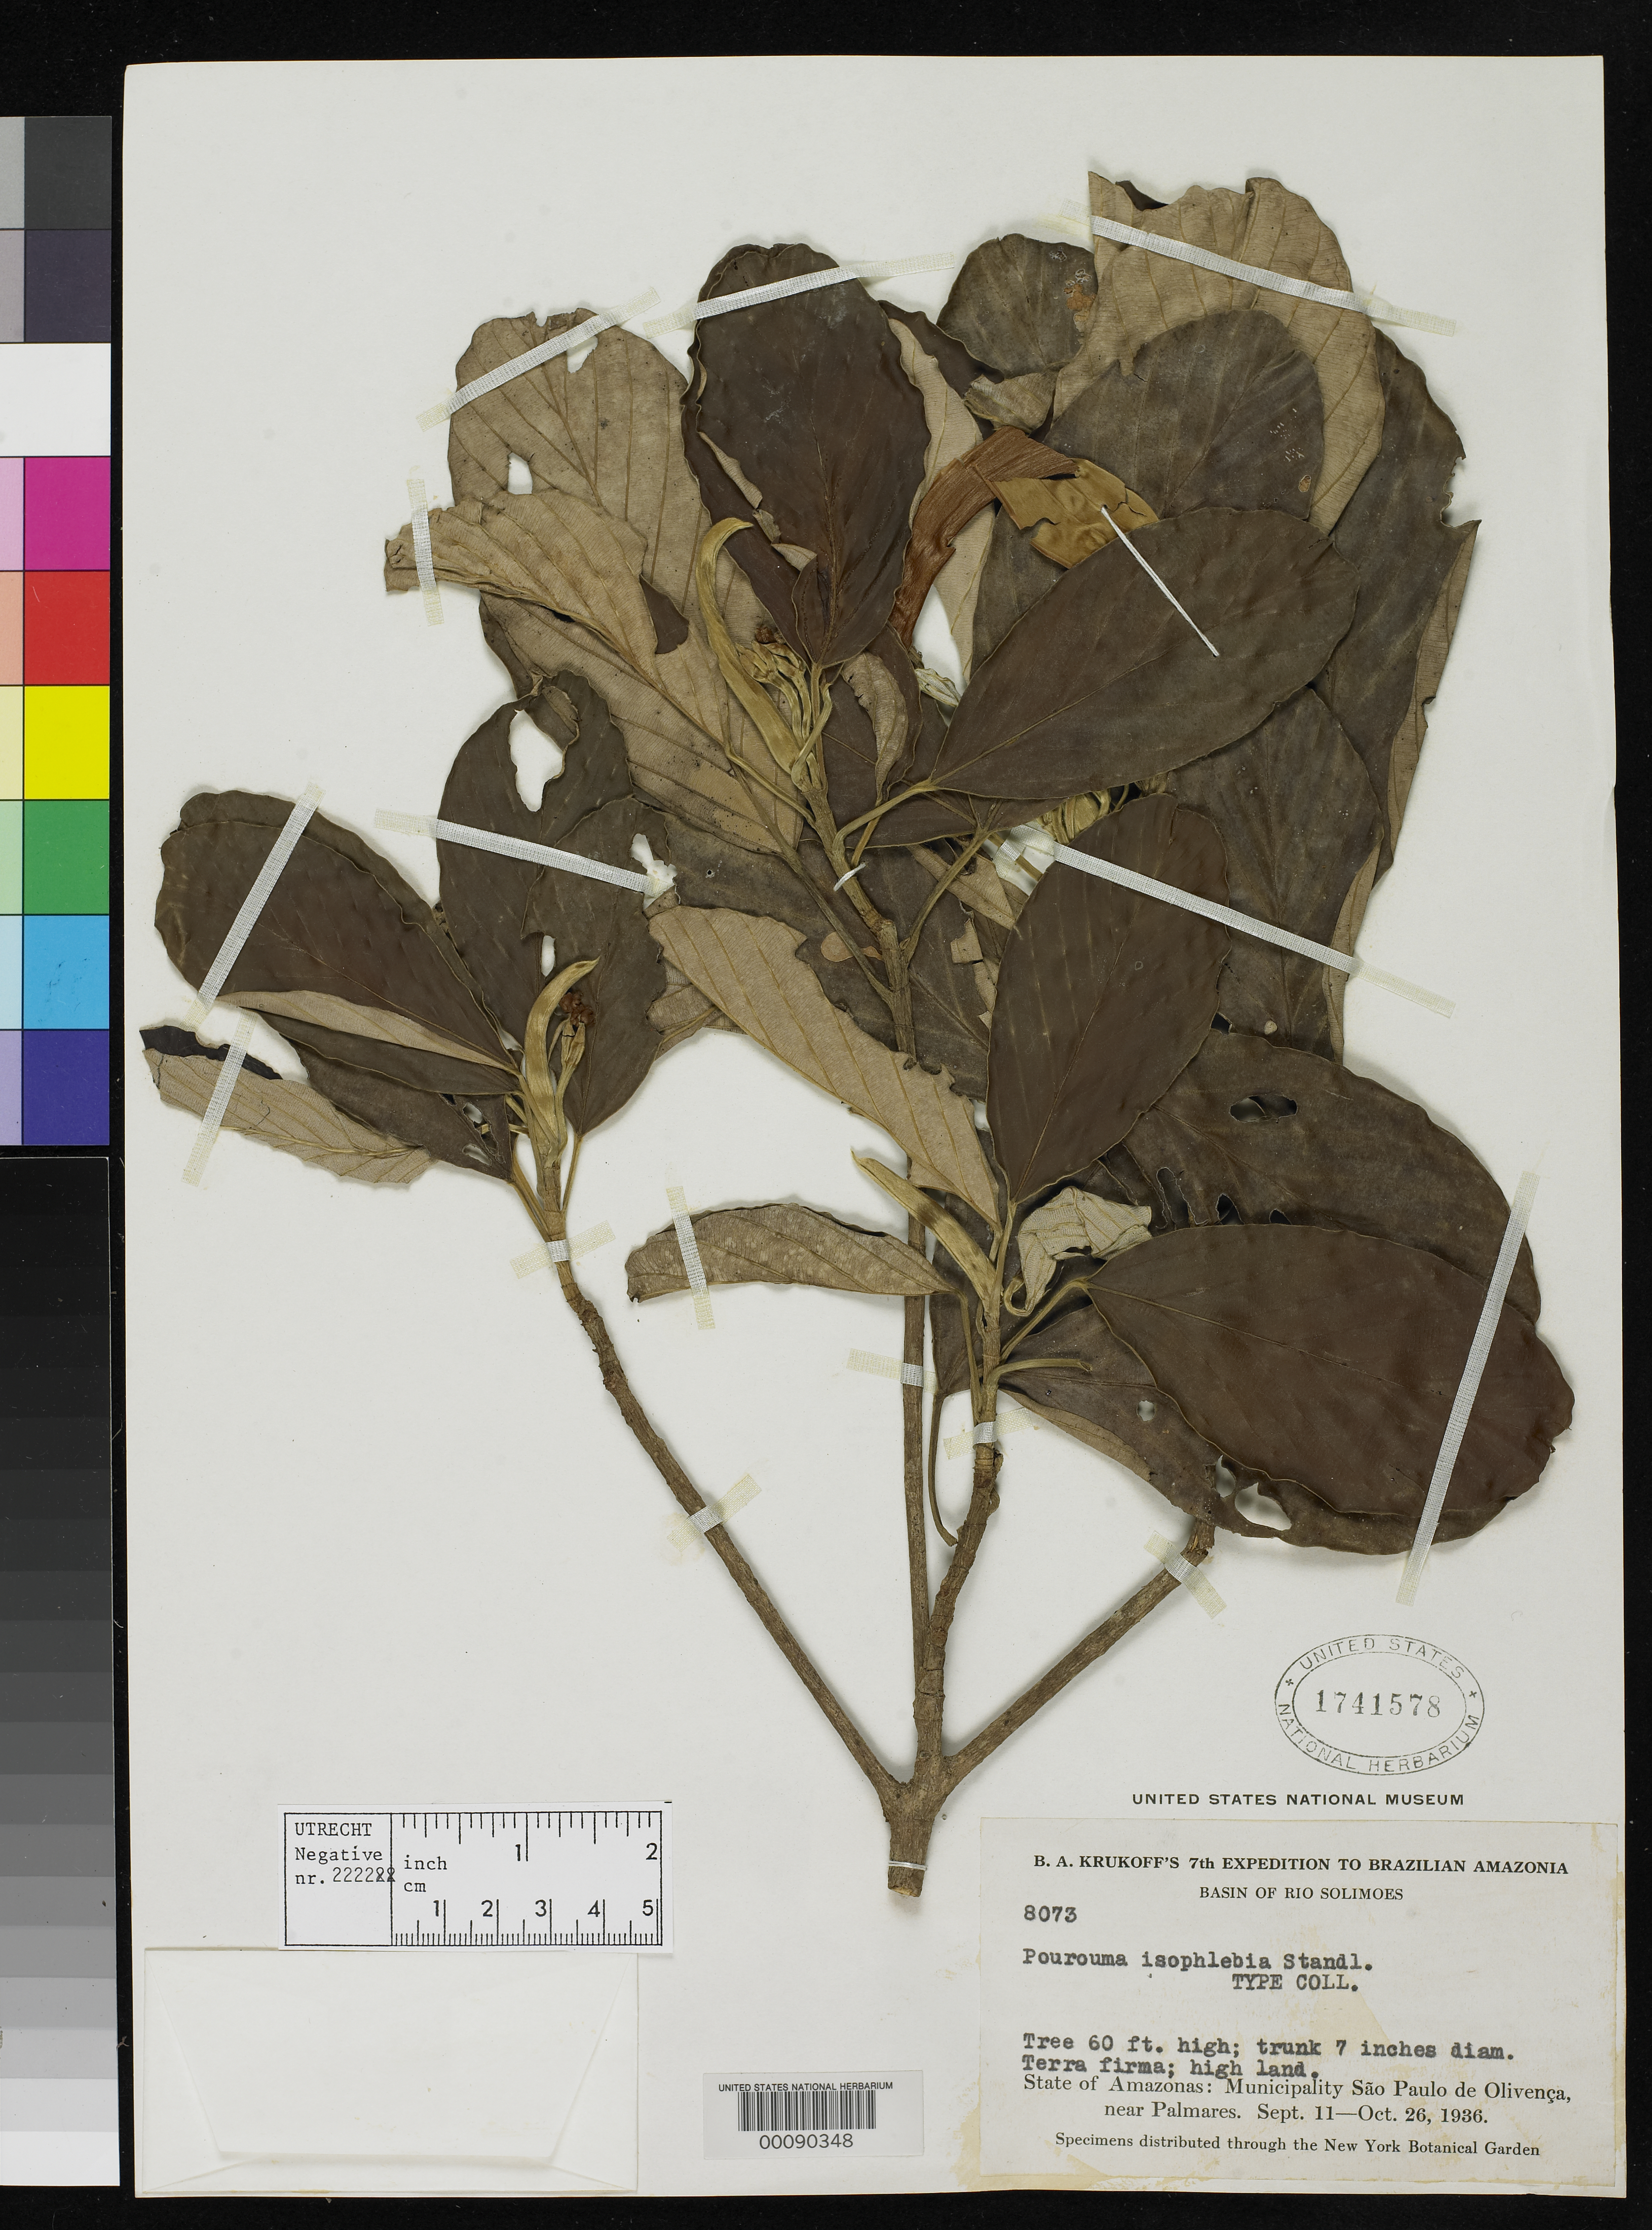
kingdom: Plantae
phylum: Tracheophyta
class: Magnoliopsida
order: Rosales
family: Urticaceae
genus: Pourouma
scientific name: Pourouma isophlebia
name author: Standl.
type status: Isotype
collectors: B. A. Krukoff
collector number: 8073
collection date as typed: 11 Sep 1936 to 26 Oct 1936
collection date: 1936-09-11/1936-10-26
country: Brazil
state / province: Amazonas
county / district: São Paulo de Olivença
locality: Near Palmares.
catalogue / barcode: US 1741578